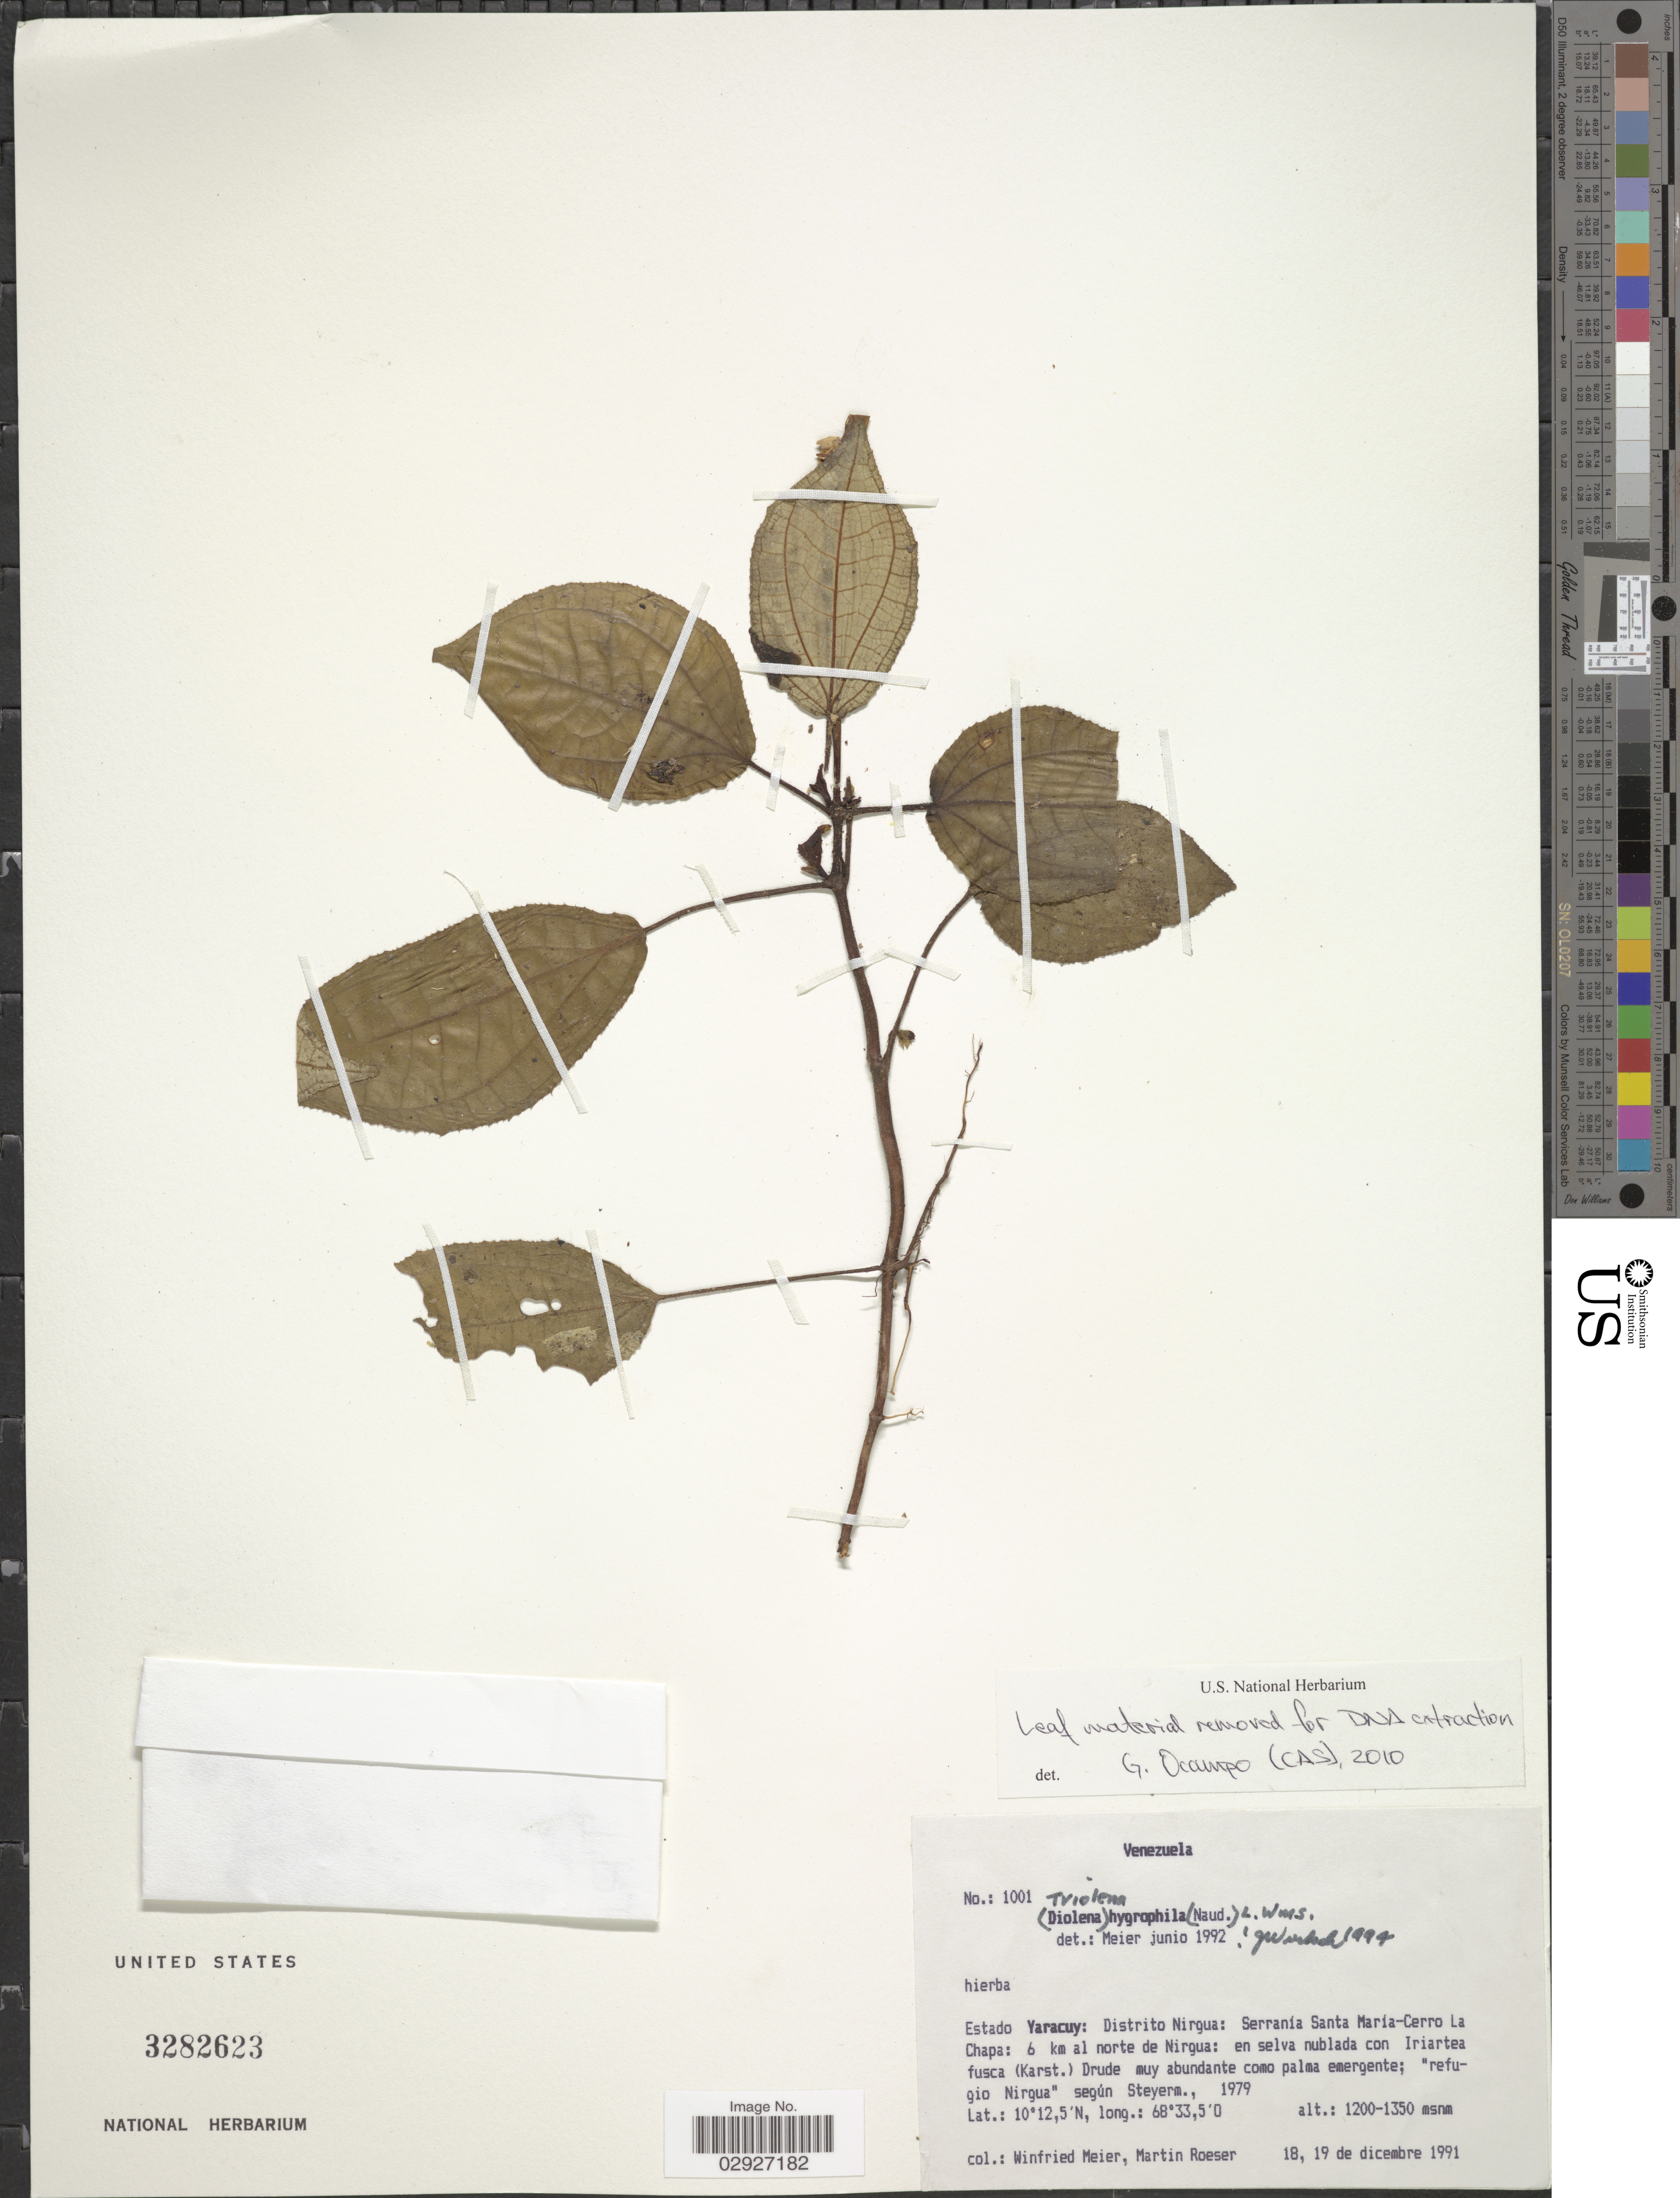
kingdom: Plantae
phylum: Tracheophyta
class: Magnoliopsida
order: Myrtales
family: Melastomataceae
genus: Triolena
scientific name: Triolena hygrophylla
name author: (Naudin) L.O. Williams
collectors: W. Meier & M. Roeser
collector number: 1001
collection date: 1991-12-18/1991-12-19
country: Venezuela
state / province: Yaracuy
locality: Distrito Nirgua, Serranía Santa María-Cerro La Chapa, 6 km al norte de Nirgua, en selva nublada con Iriartea fusca (Karst.).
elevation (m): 1200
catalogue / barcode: US 3282623